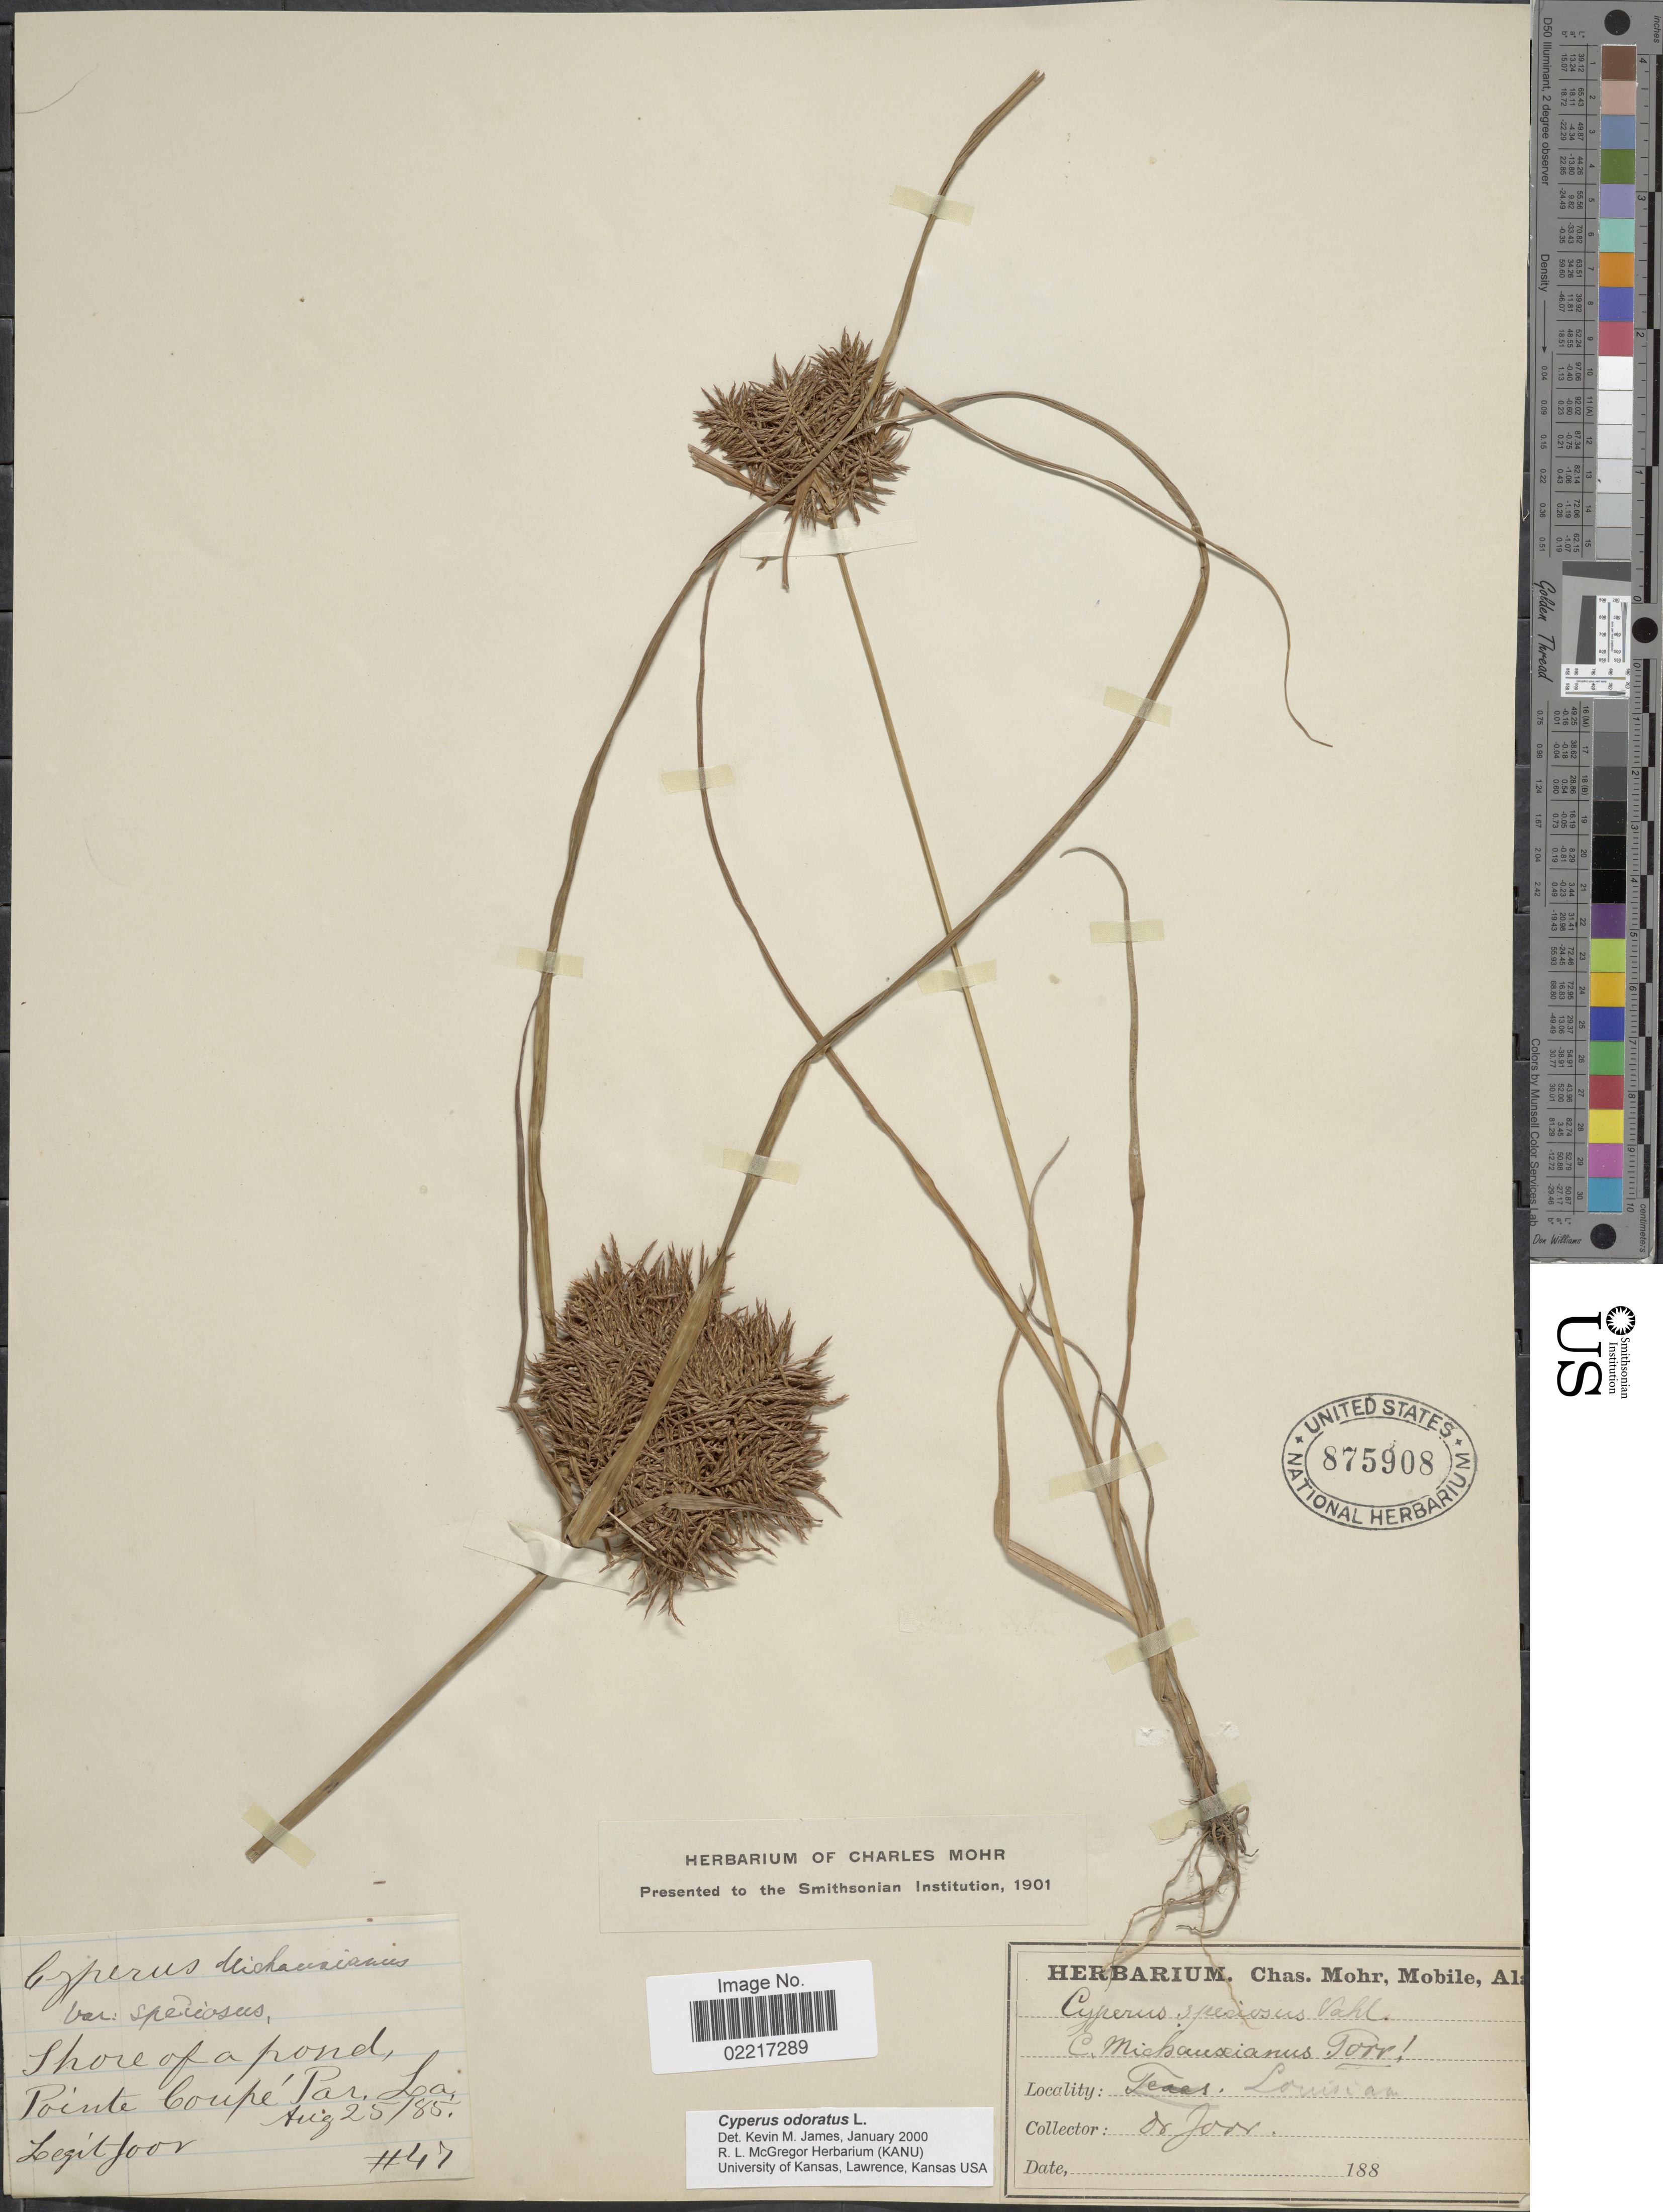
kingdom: Plantae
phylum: Tracheophyta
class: Liliopsida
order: Poales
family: Cyperaceae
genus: Cyperus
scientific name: Cyperus odoratus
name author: L.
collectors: -. Joor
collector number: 47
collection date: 1885-08-25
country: United States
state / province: Louisiana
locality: Shore of a pond, Pointe Coupe Par. La.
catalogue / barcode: US 875908